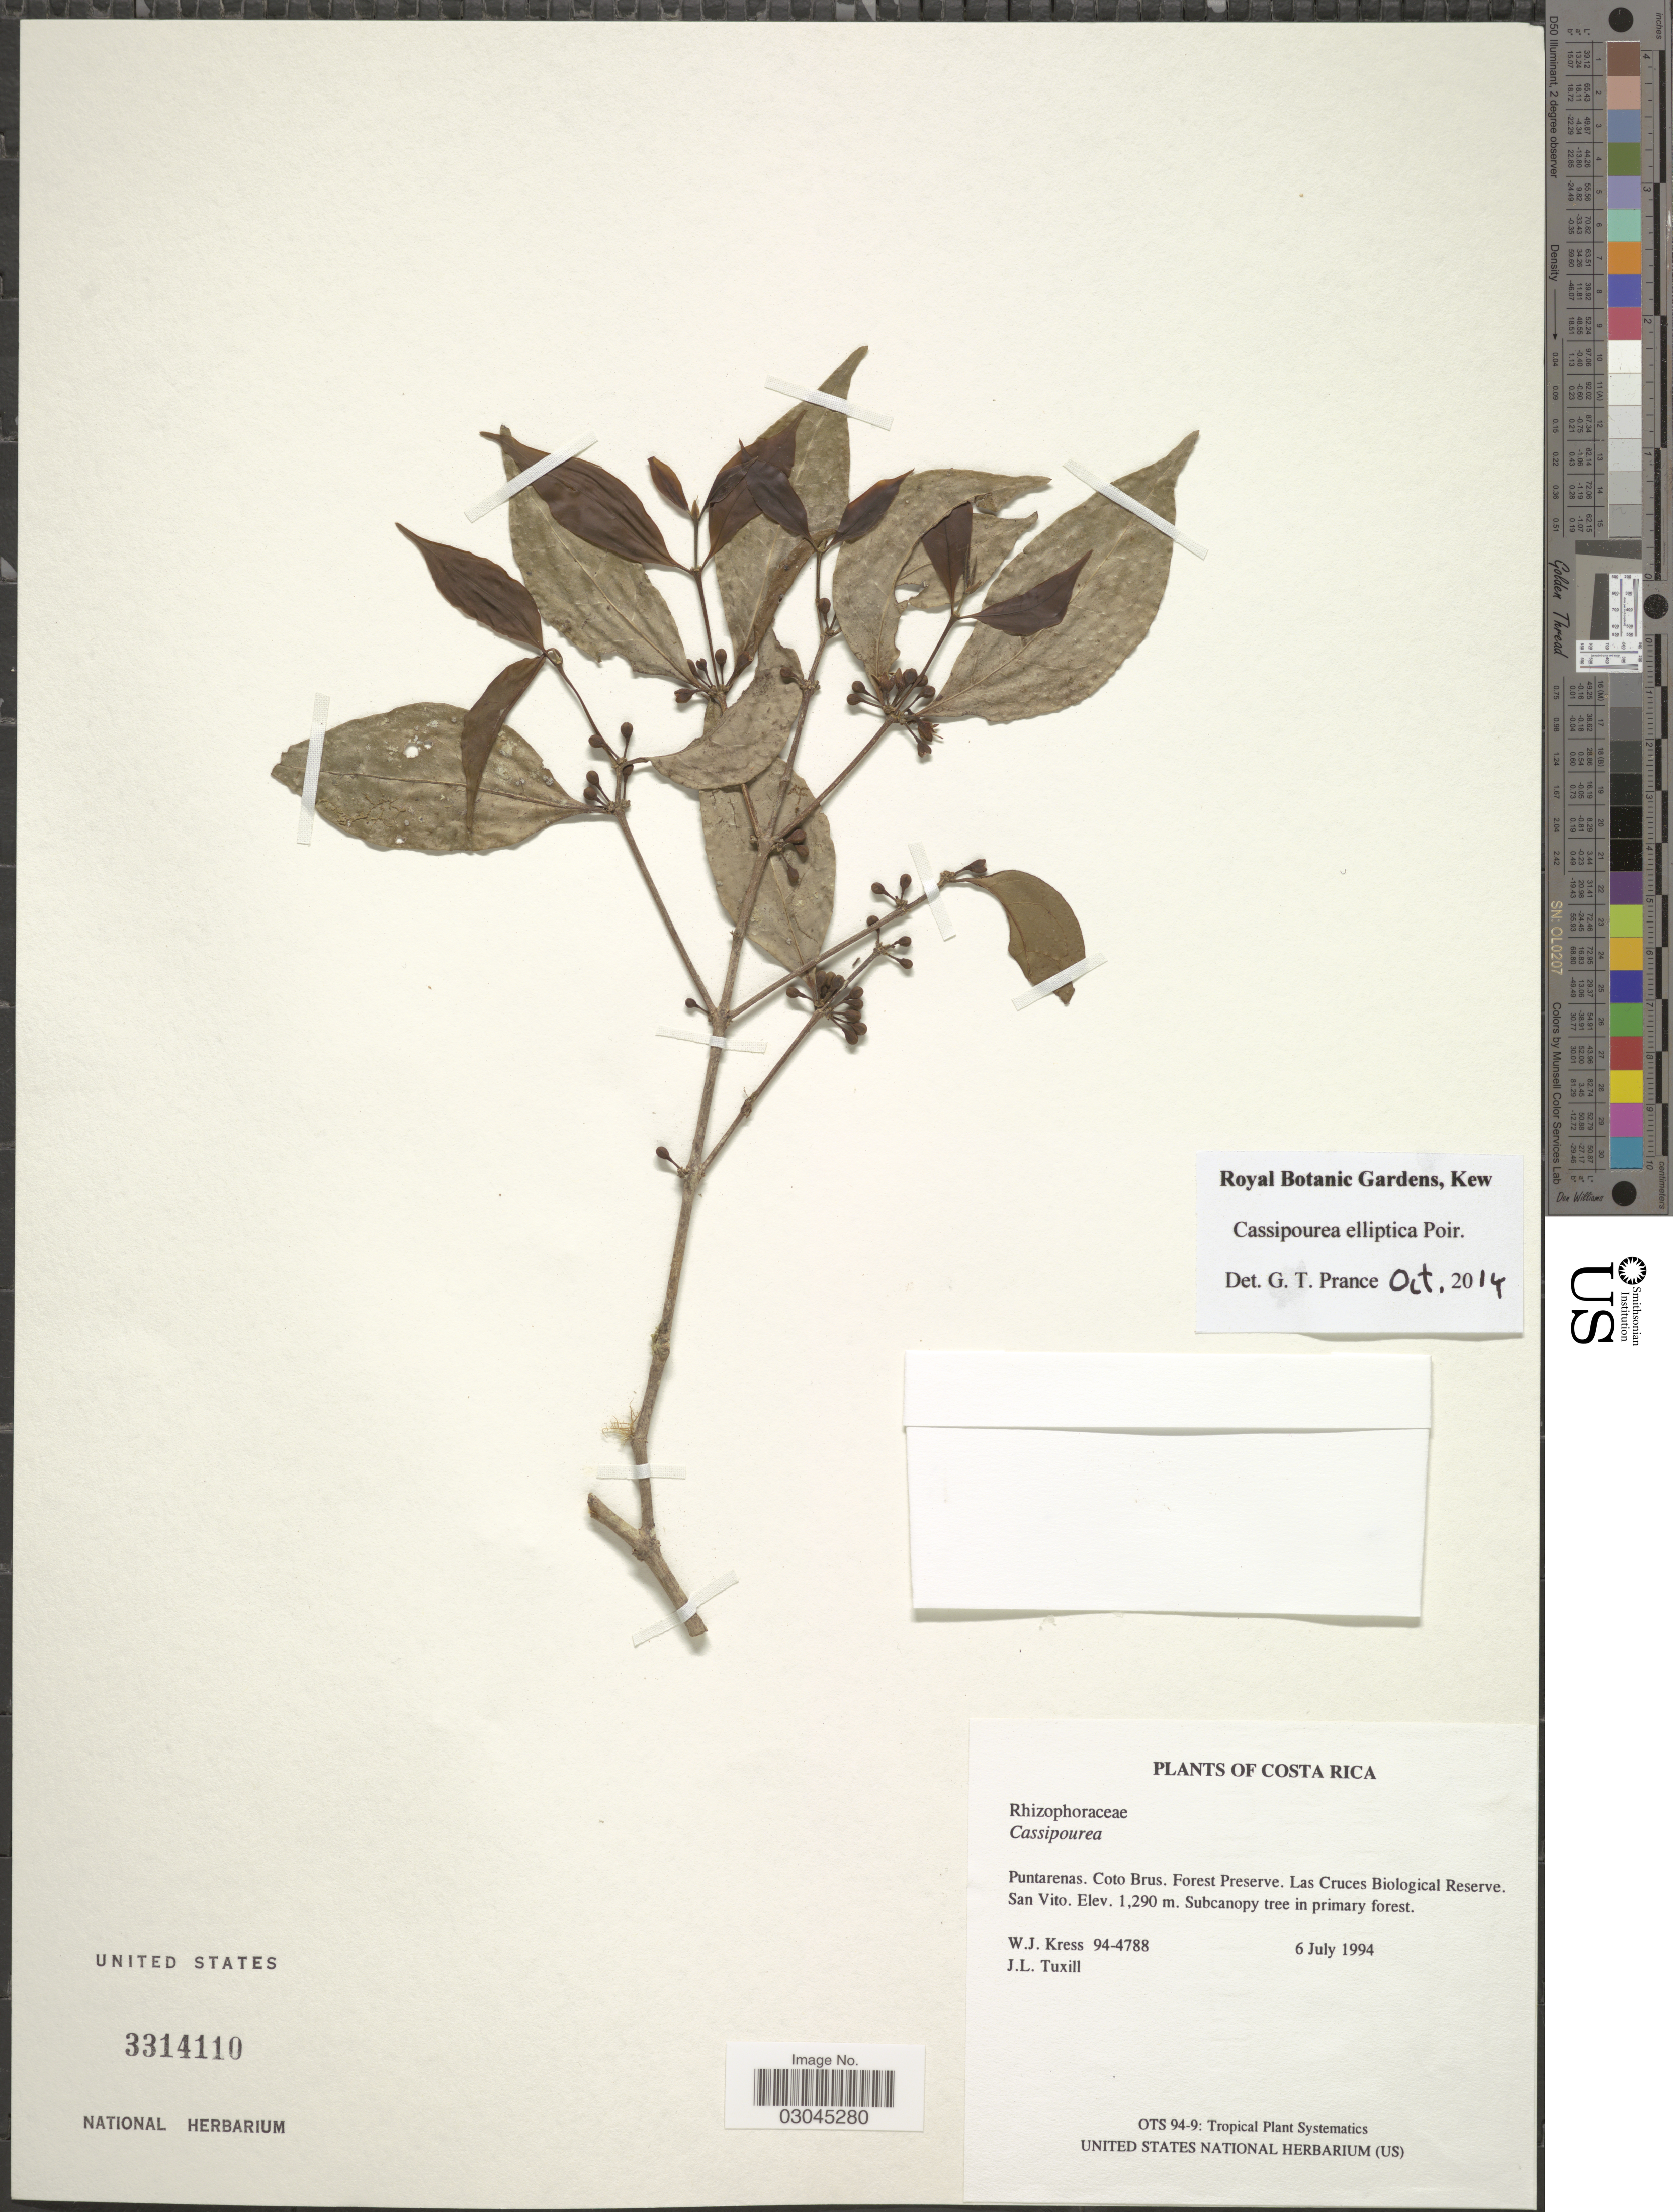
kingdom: Plantae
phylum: Tracheophyta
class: Magnoliopsida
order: Malpighiales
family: Rhizophoraceae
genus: Cassipourea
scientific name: Cassipourea elliptica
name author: (Sw.) Poir.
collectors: W. J. Kress & J. L. Tuxill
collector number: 94-4788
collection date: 1994-07-06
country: Costa Rica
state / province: Puntarenas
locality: Coto Brus. Forest Preserve. Las Cruces Biological Reserve. San Vito.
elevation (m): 1290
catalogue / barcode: US 3314110